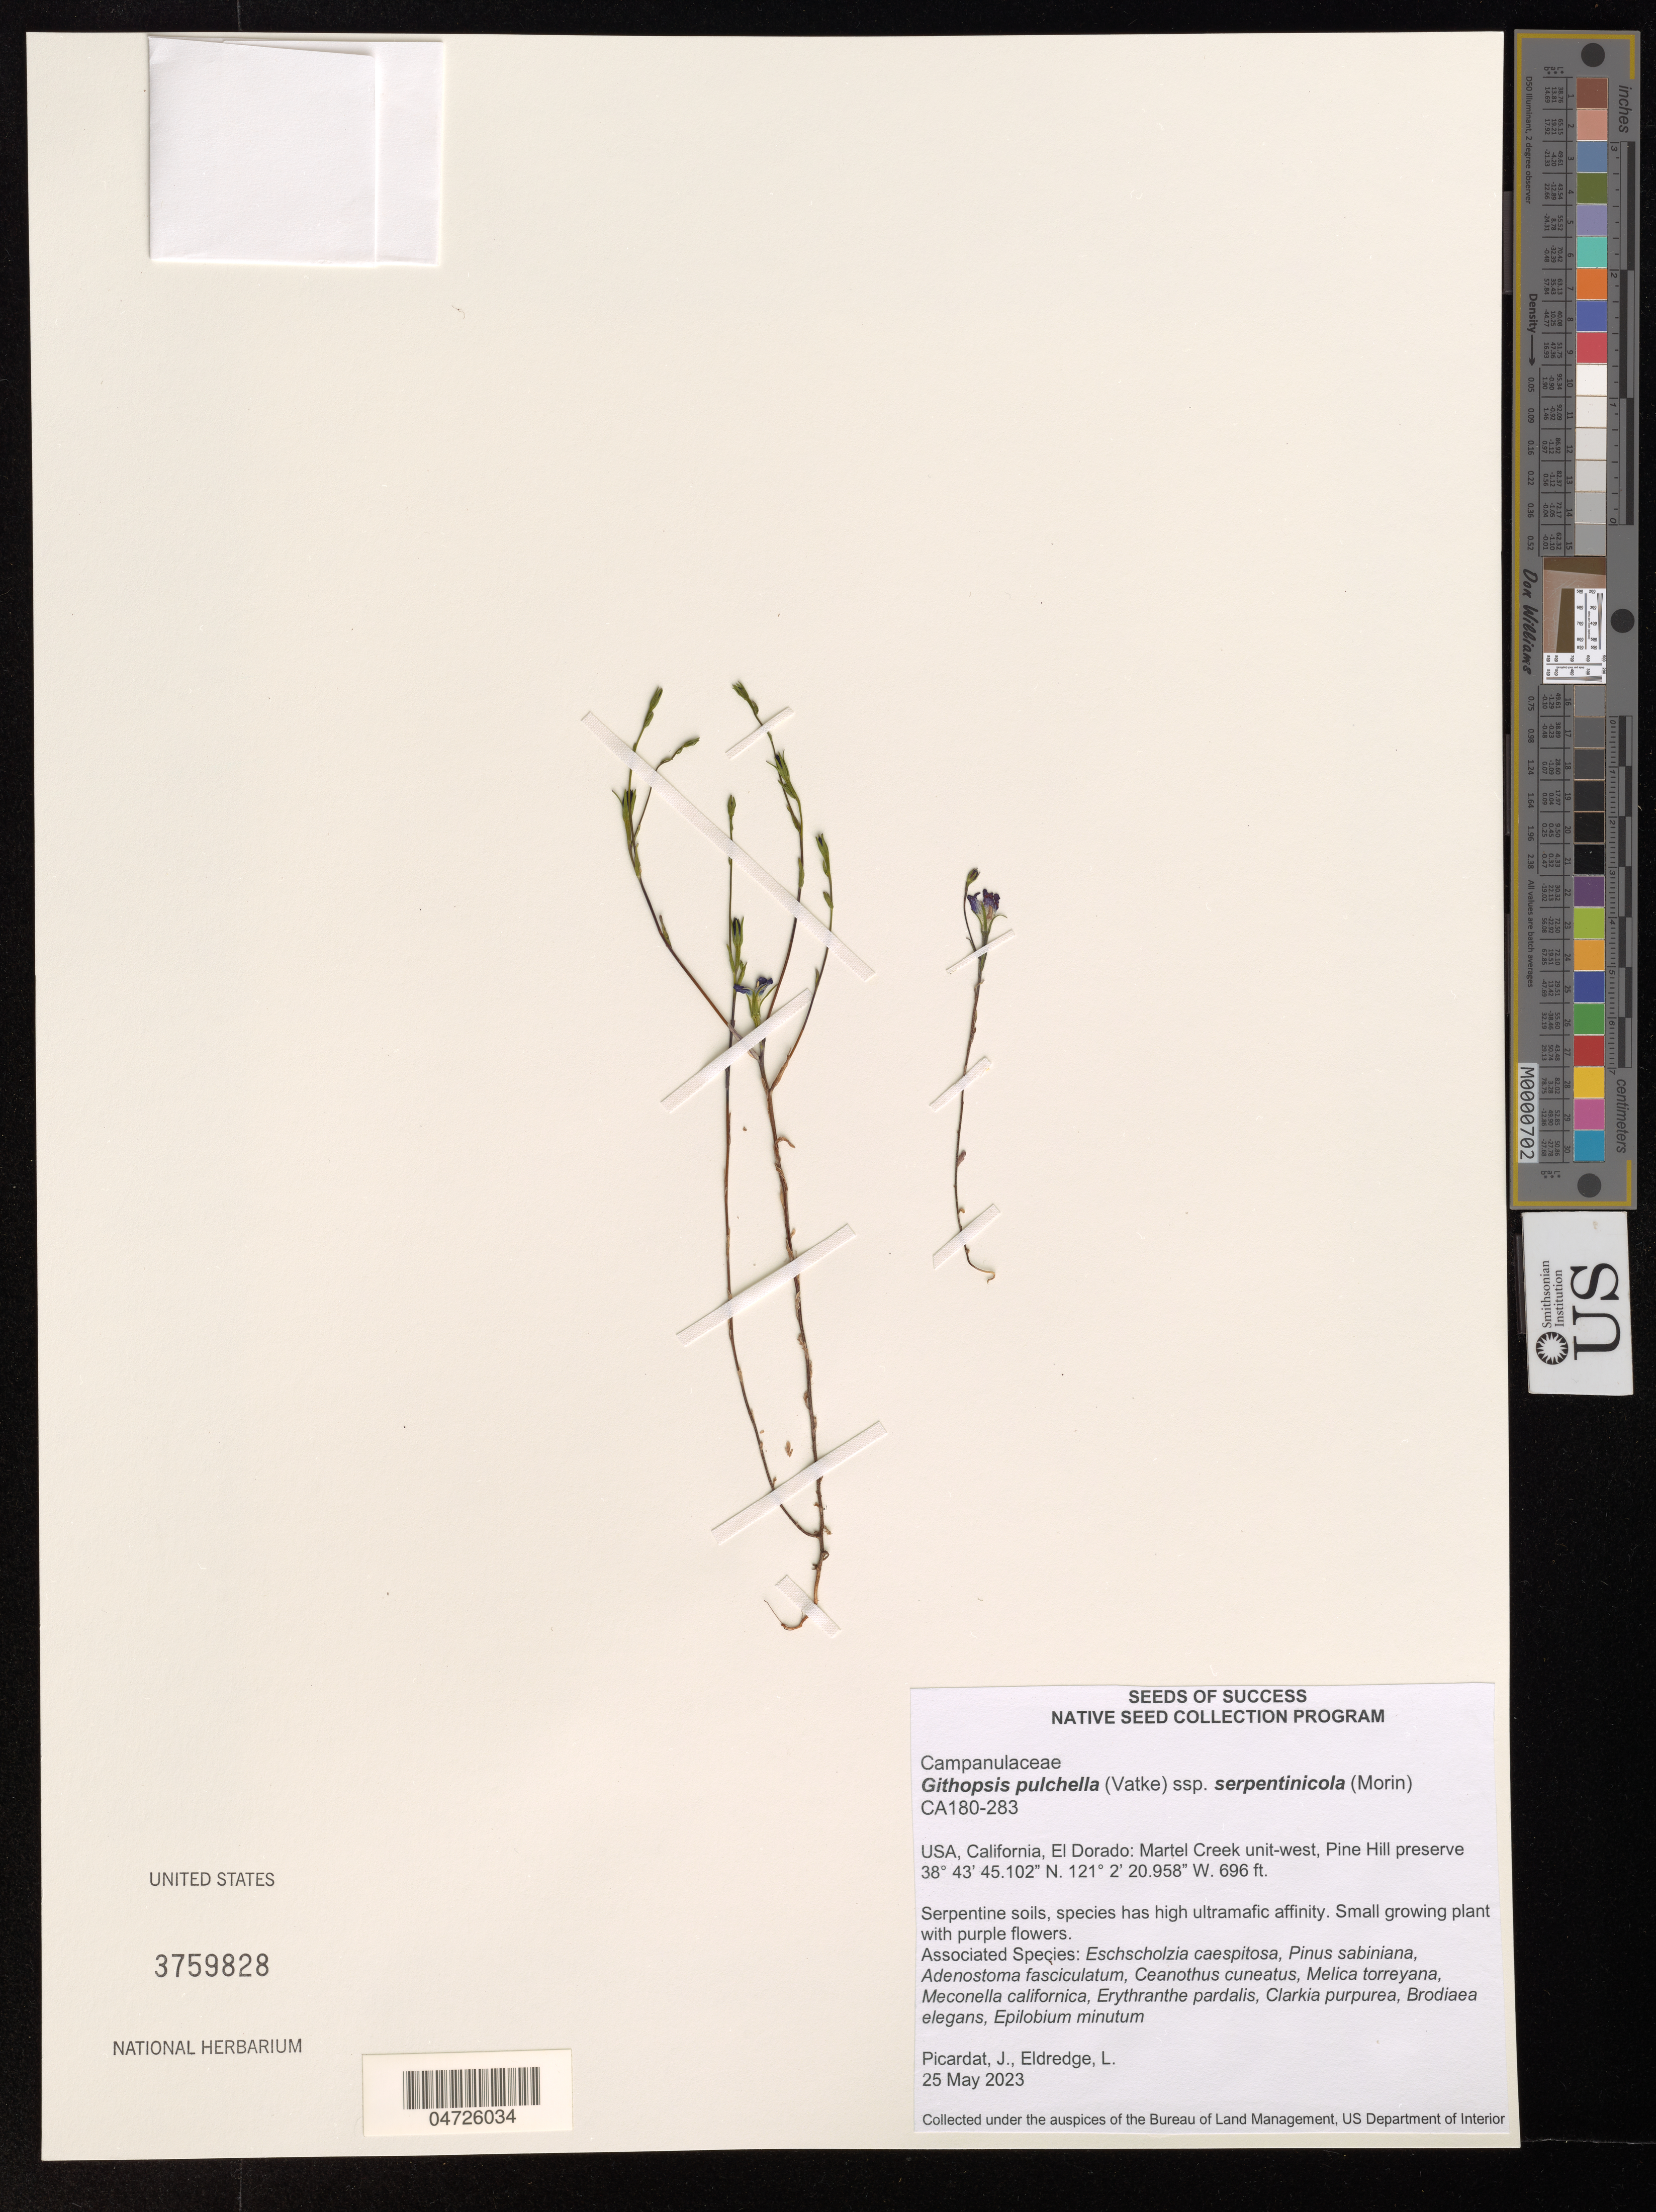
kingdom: Plantae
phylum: Tracheophyta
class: Magnoliopsida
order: Asterales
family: Campanulaceae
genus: Githopsis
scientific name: Githopsis pulchella subsp. serpentinicola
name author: Morin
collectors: J. Picardat & L. Eldredge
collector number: CA180-283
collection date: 2023-05-25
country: United States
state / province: California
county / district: El Dorado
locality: El Dorado: Martel Creek unit-west, Pine Hill preserve.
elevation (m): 212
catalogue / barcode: US 3759828